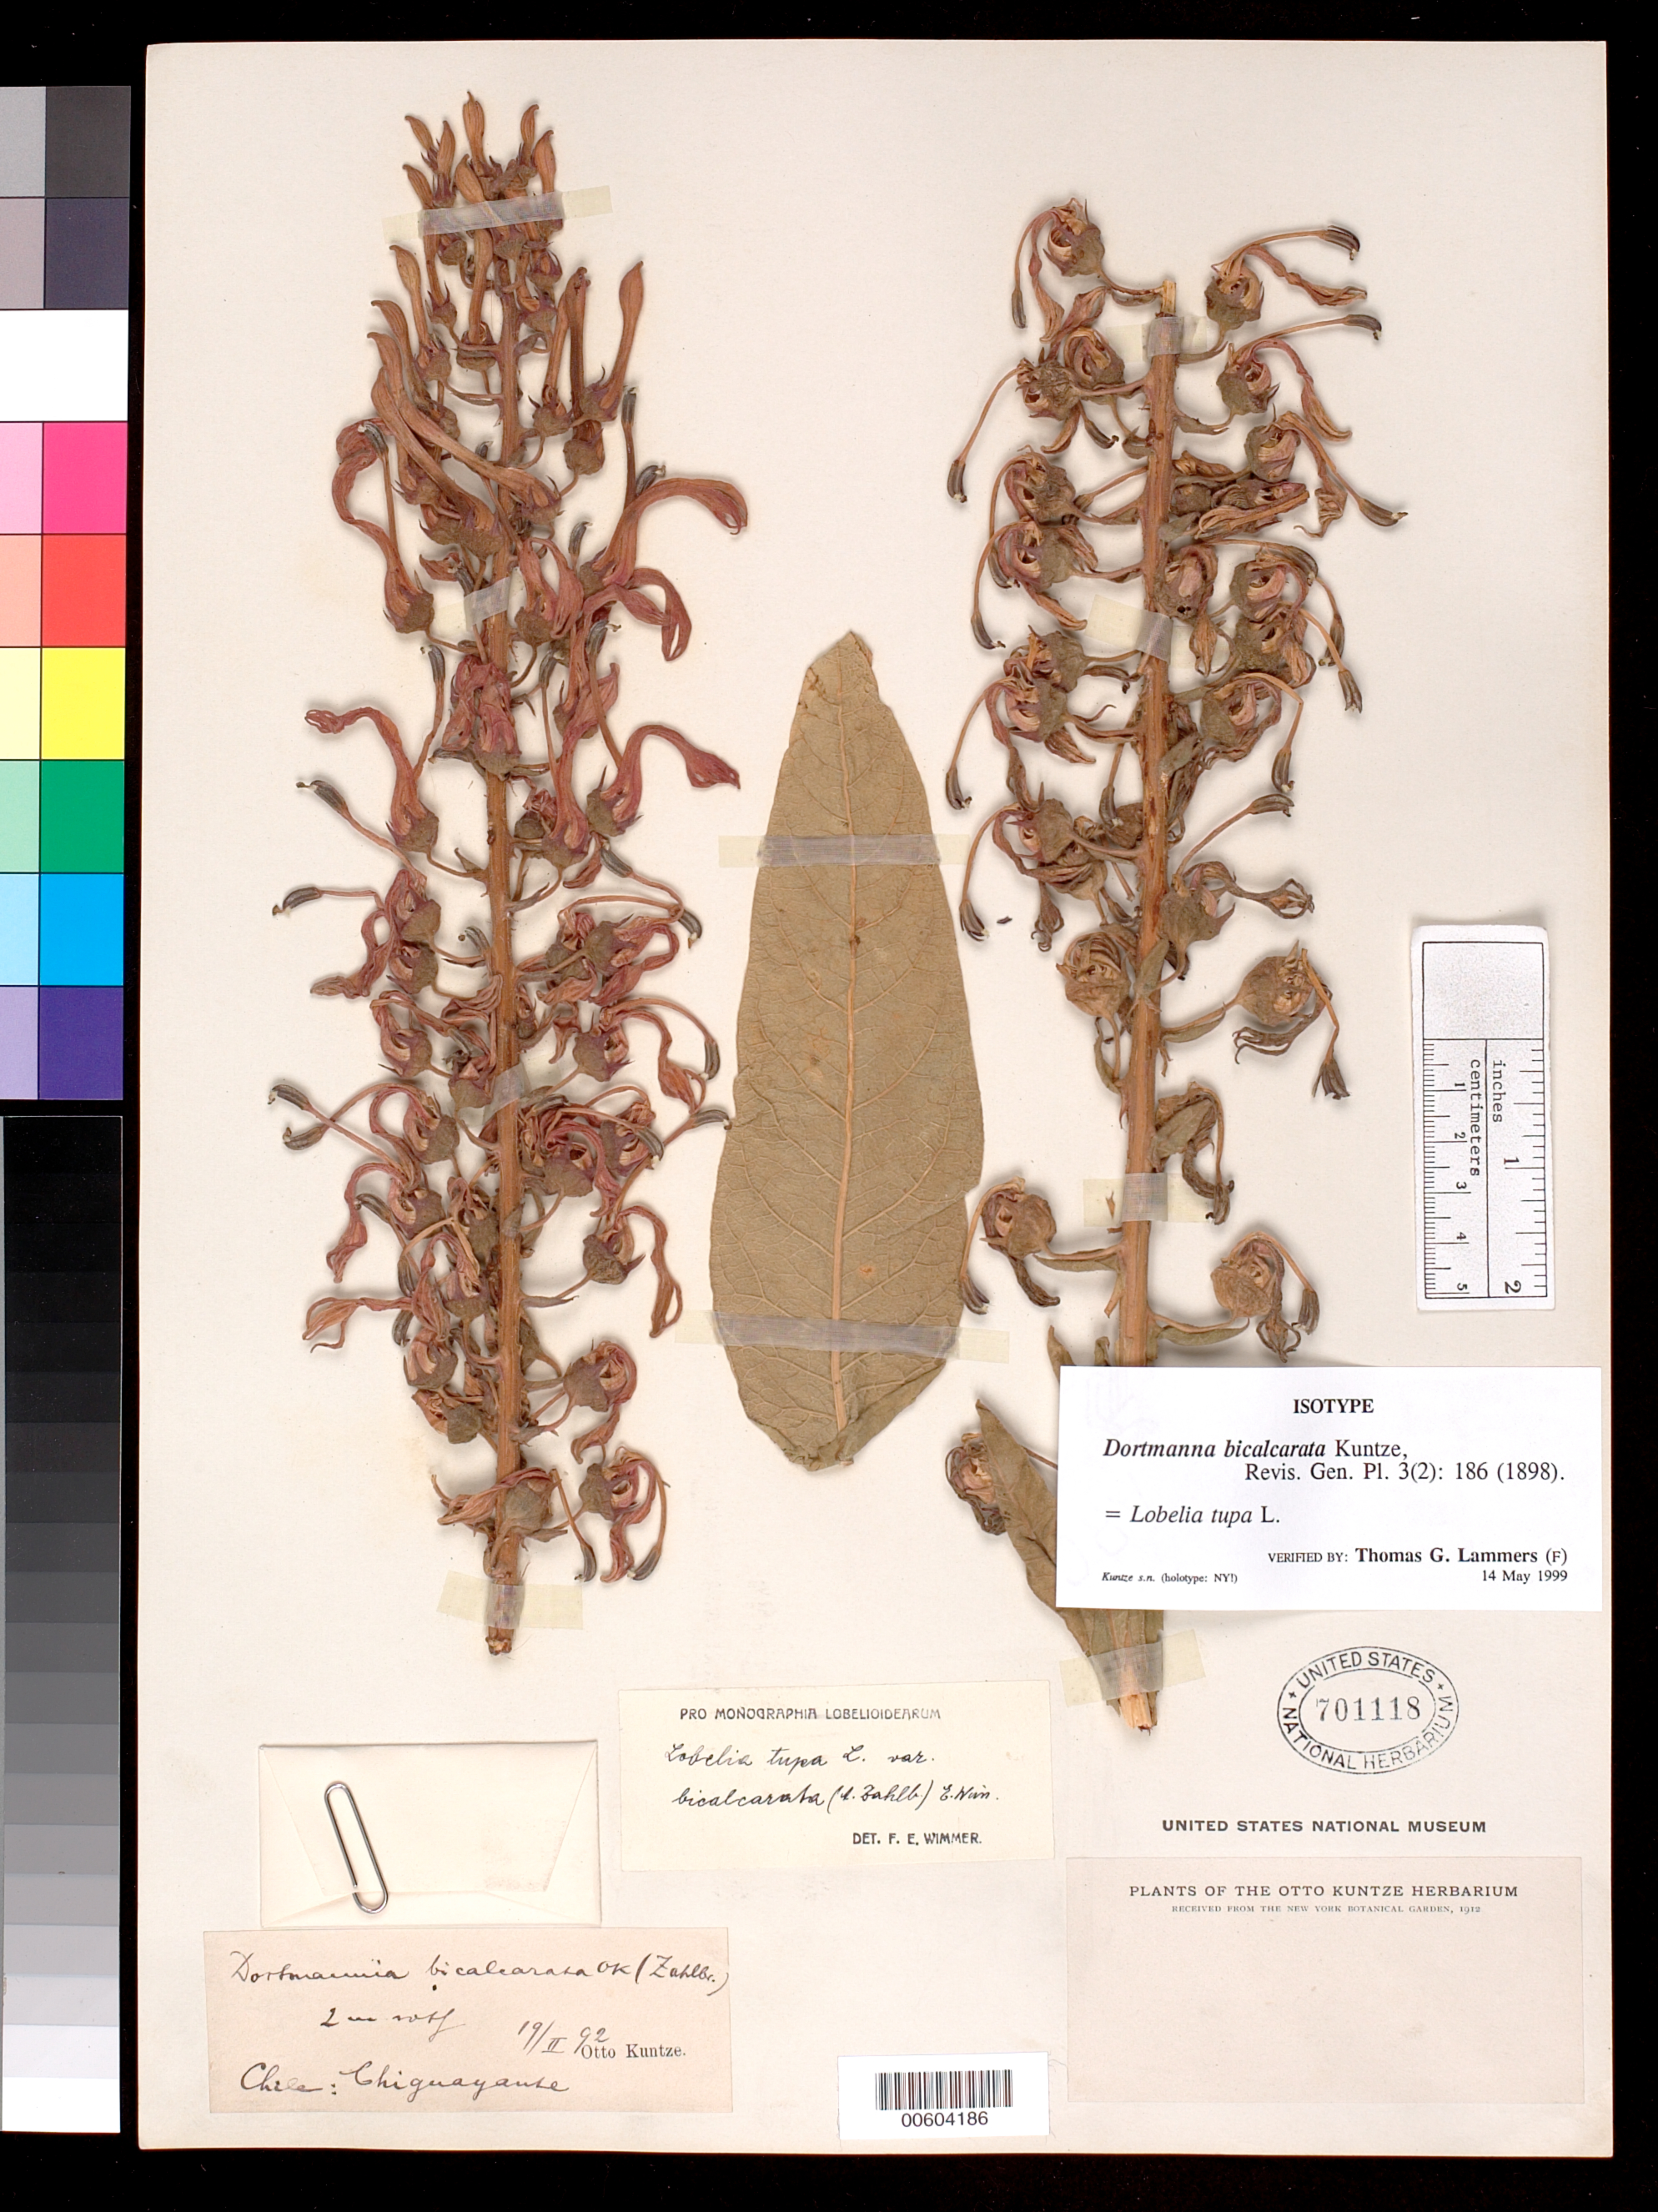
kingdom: Plantae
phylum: Tracheophyta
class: Magnoliopsida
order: Asterales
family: Campanulaceae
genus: Dortmanna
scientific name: Dortmanna bicalcarata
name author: Kuntze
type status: Isotype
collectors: C.E.O. Kuntze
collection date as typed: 19 Feb 1892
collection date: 1892-02-19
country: Chile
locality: Chiguayante.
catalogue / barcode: US 701118